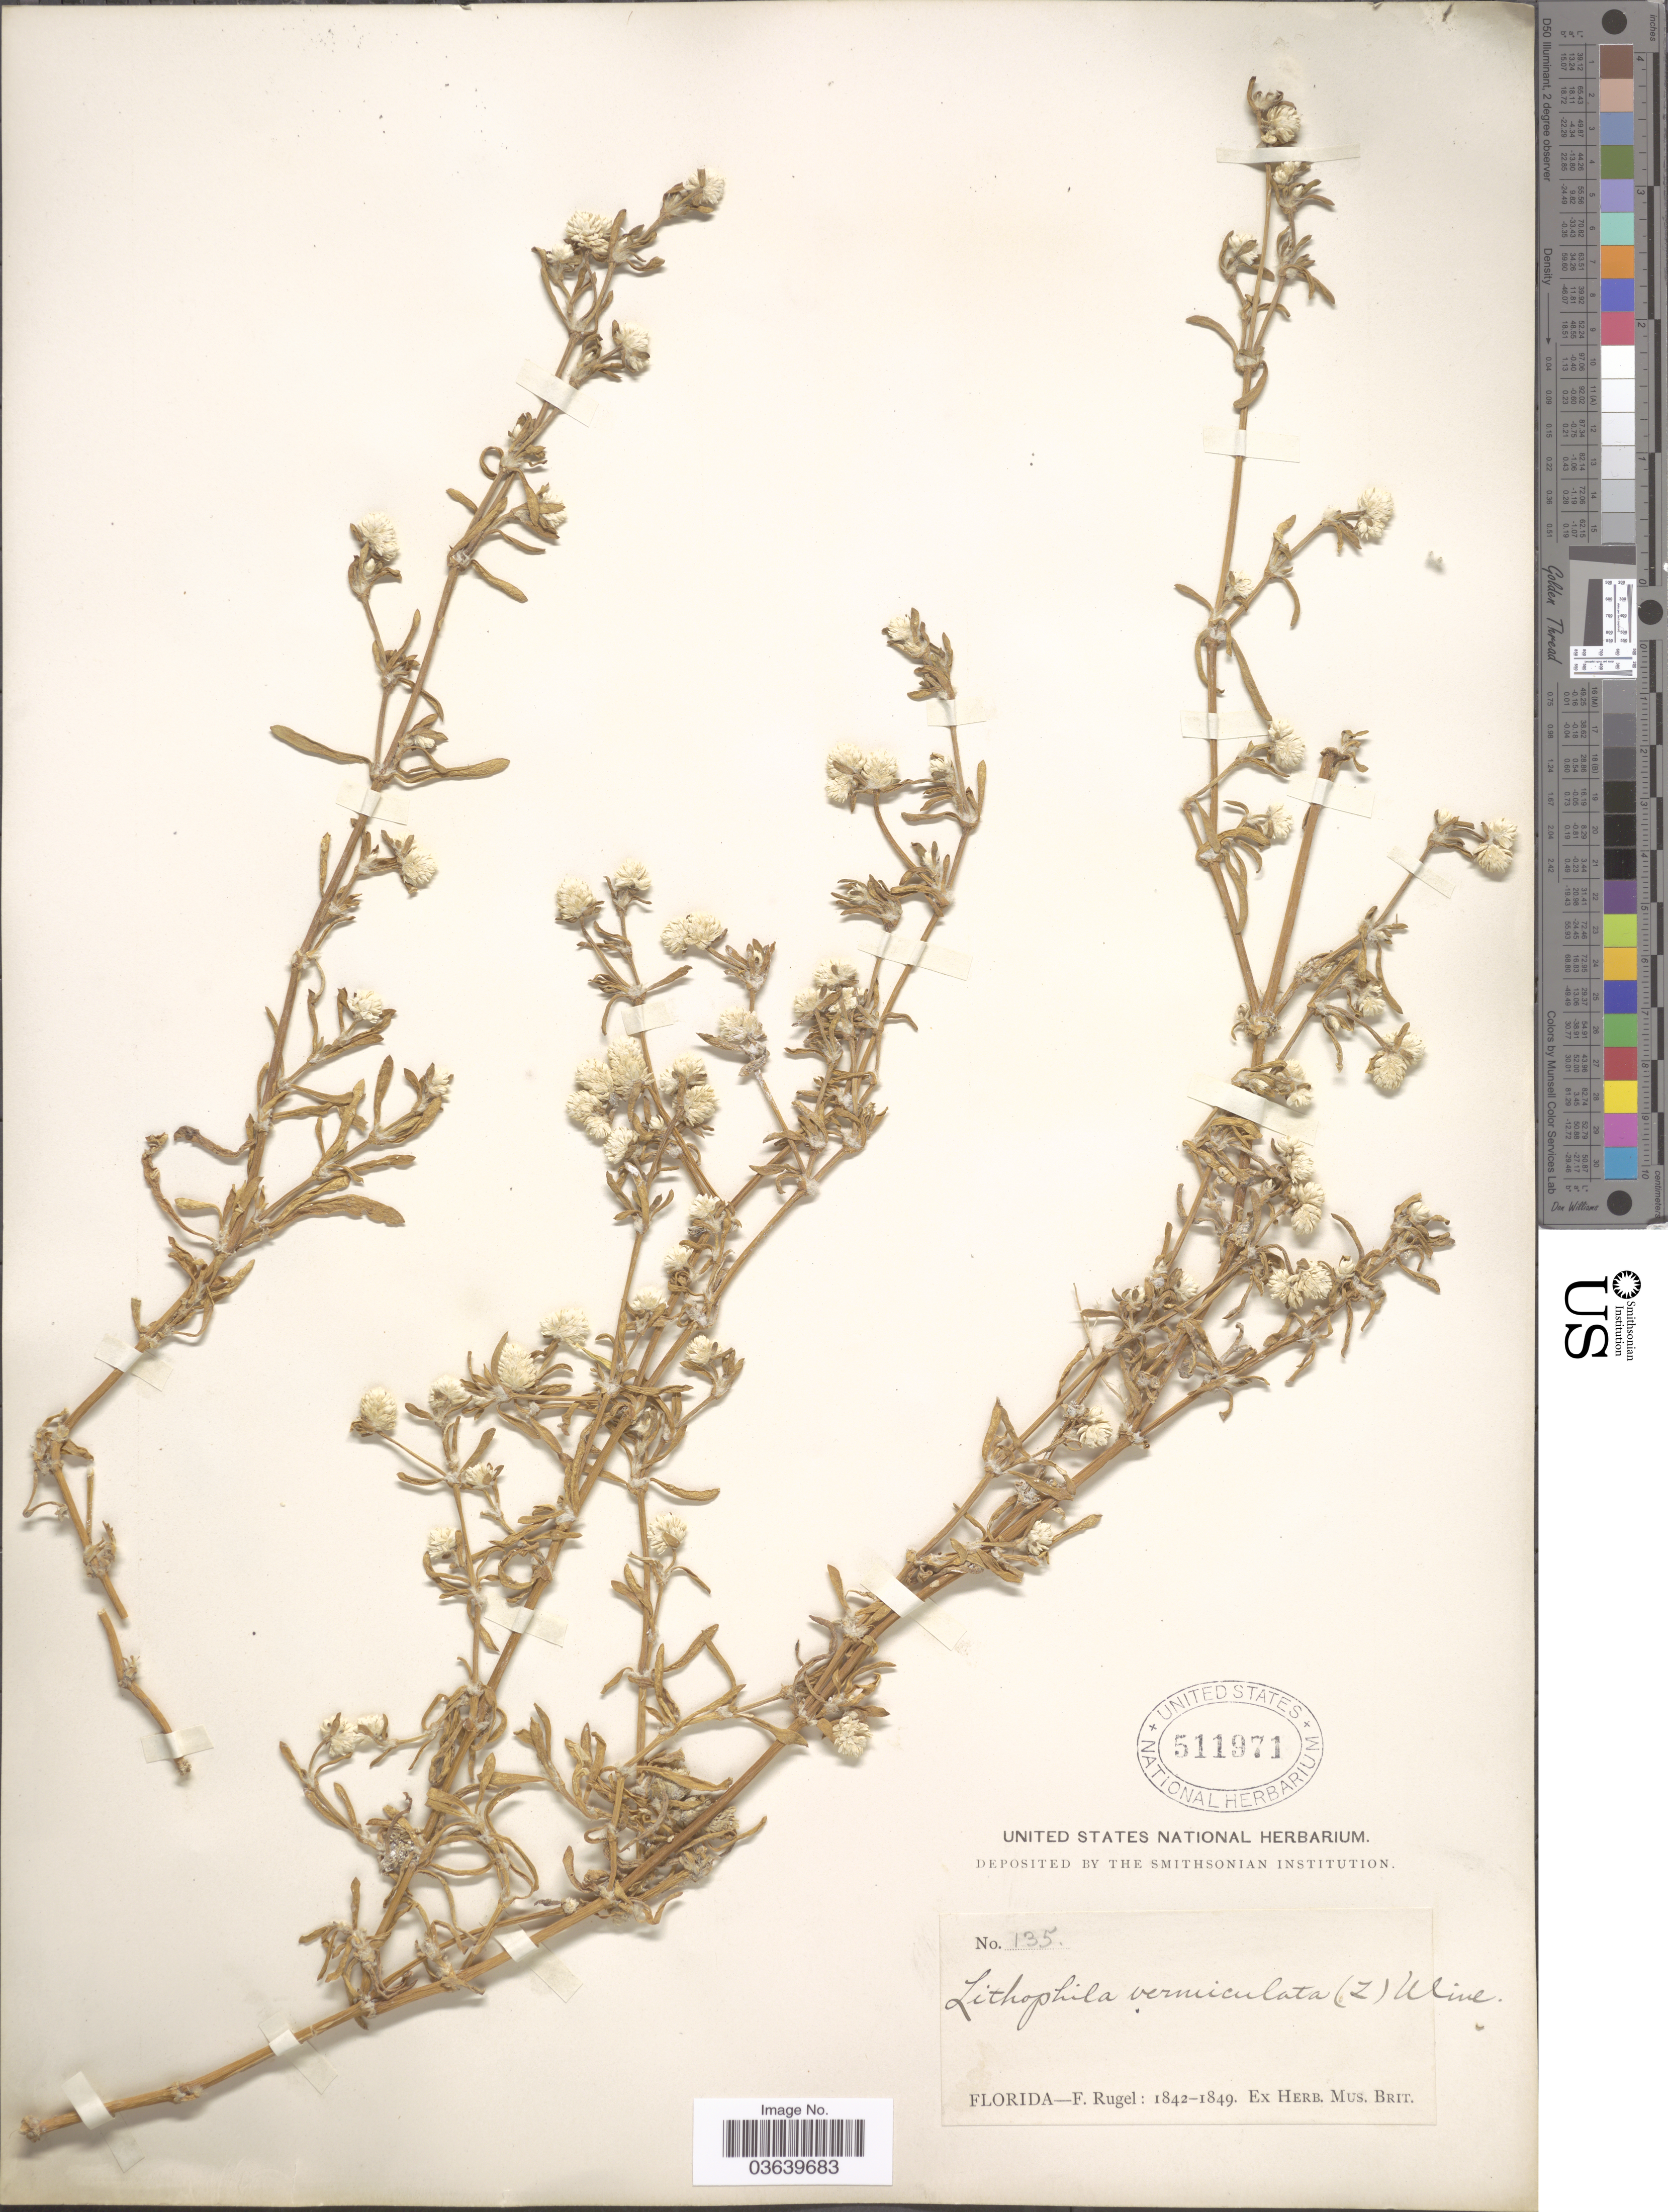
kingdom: Plantae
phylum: Tracheophyta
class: Magnoliopsida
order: Caryophyllales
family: Amaranthaceae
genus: Gomphrena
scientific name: Gomphrena vermicularis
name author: L.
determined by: Strong, Mark T., (BOT), Smithsonian Institution - National Museum of Natural History (UNITED STATES)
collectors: F. Rugel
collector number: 135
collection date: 1842/1849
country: United States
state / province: Florida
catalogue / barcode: US 511971